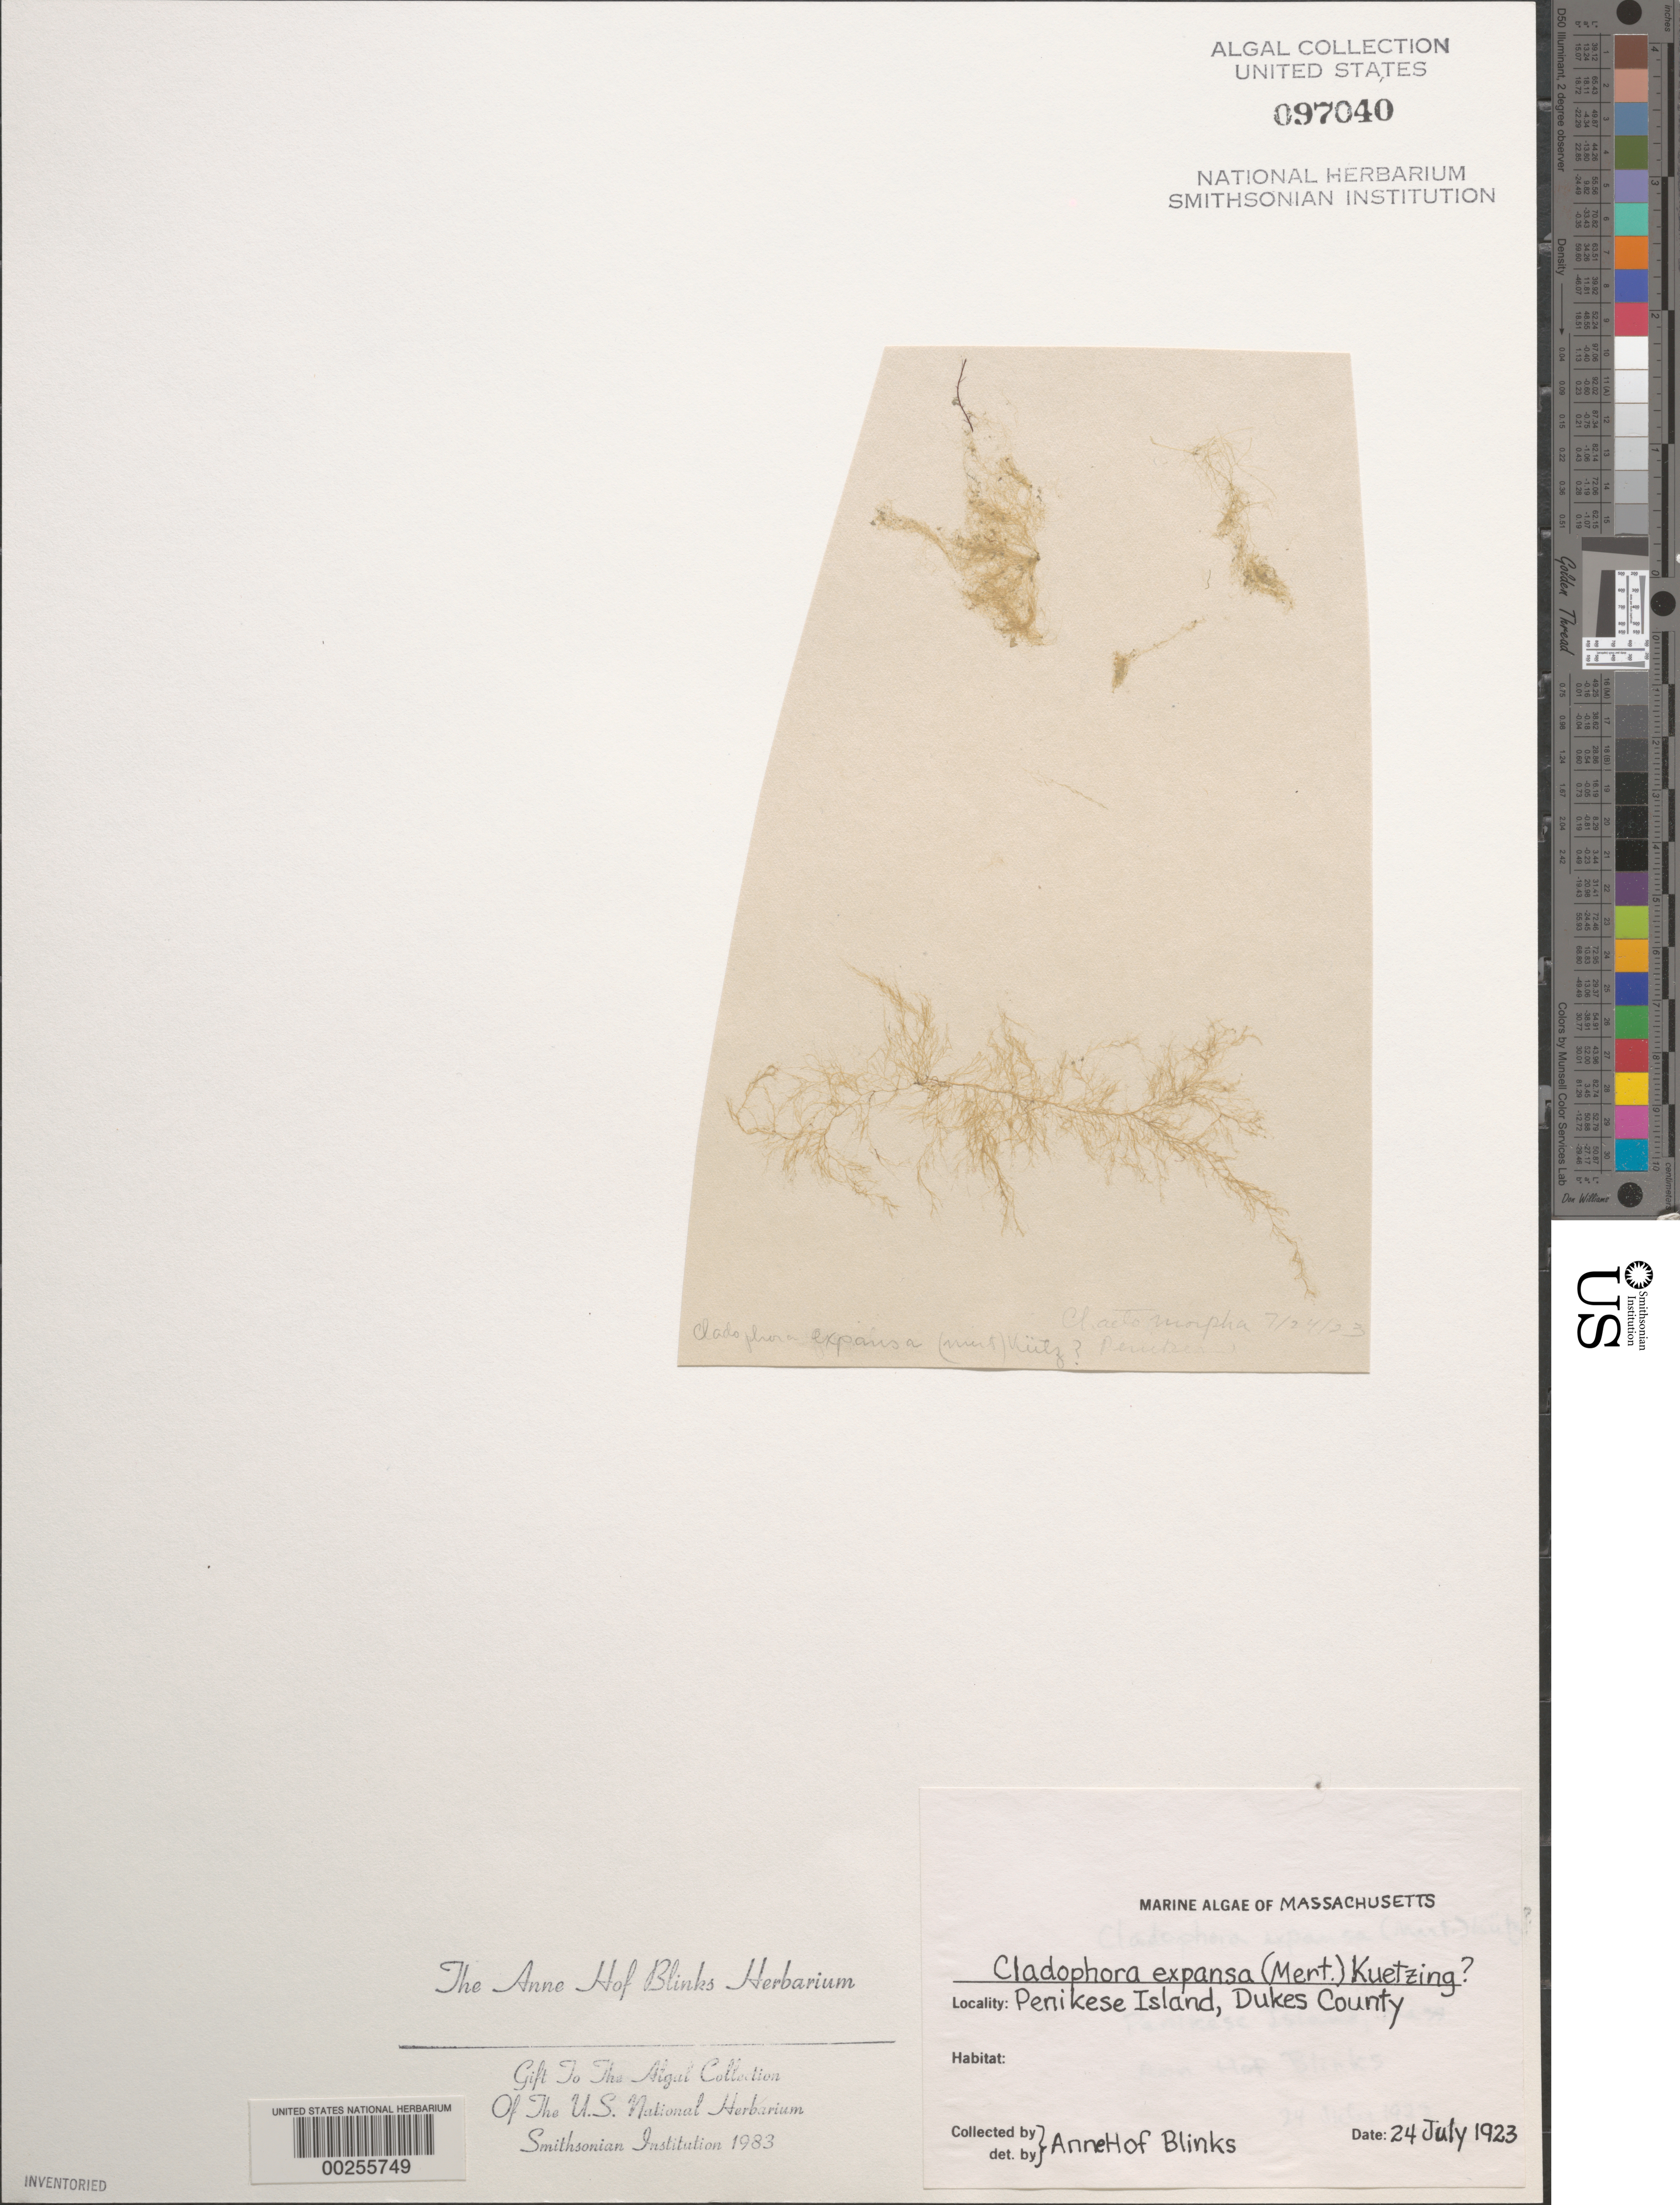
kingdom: Plantae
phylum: Chlorophyta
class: Ulvophyceae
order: Cladophorales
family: Cladophoraceae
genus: Cladophora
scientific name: Cladophora vagabunda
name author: (L.) C. Hoek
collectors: A. Blinks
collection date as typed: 24 Jul 1923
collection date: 1923-07-24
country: United States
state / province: Massachusetts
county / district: Dukes County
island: Penikese Island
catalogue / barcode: US 97040